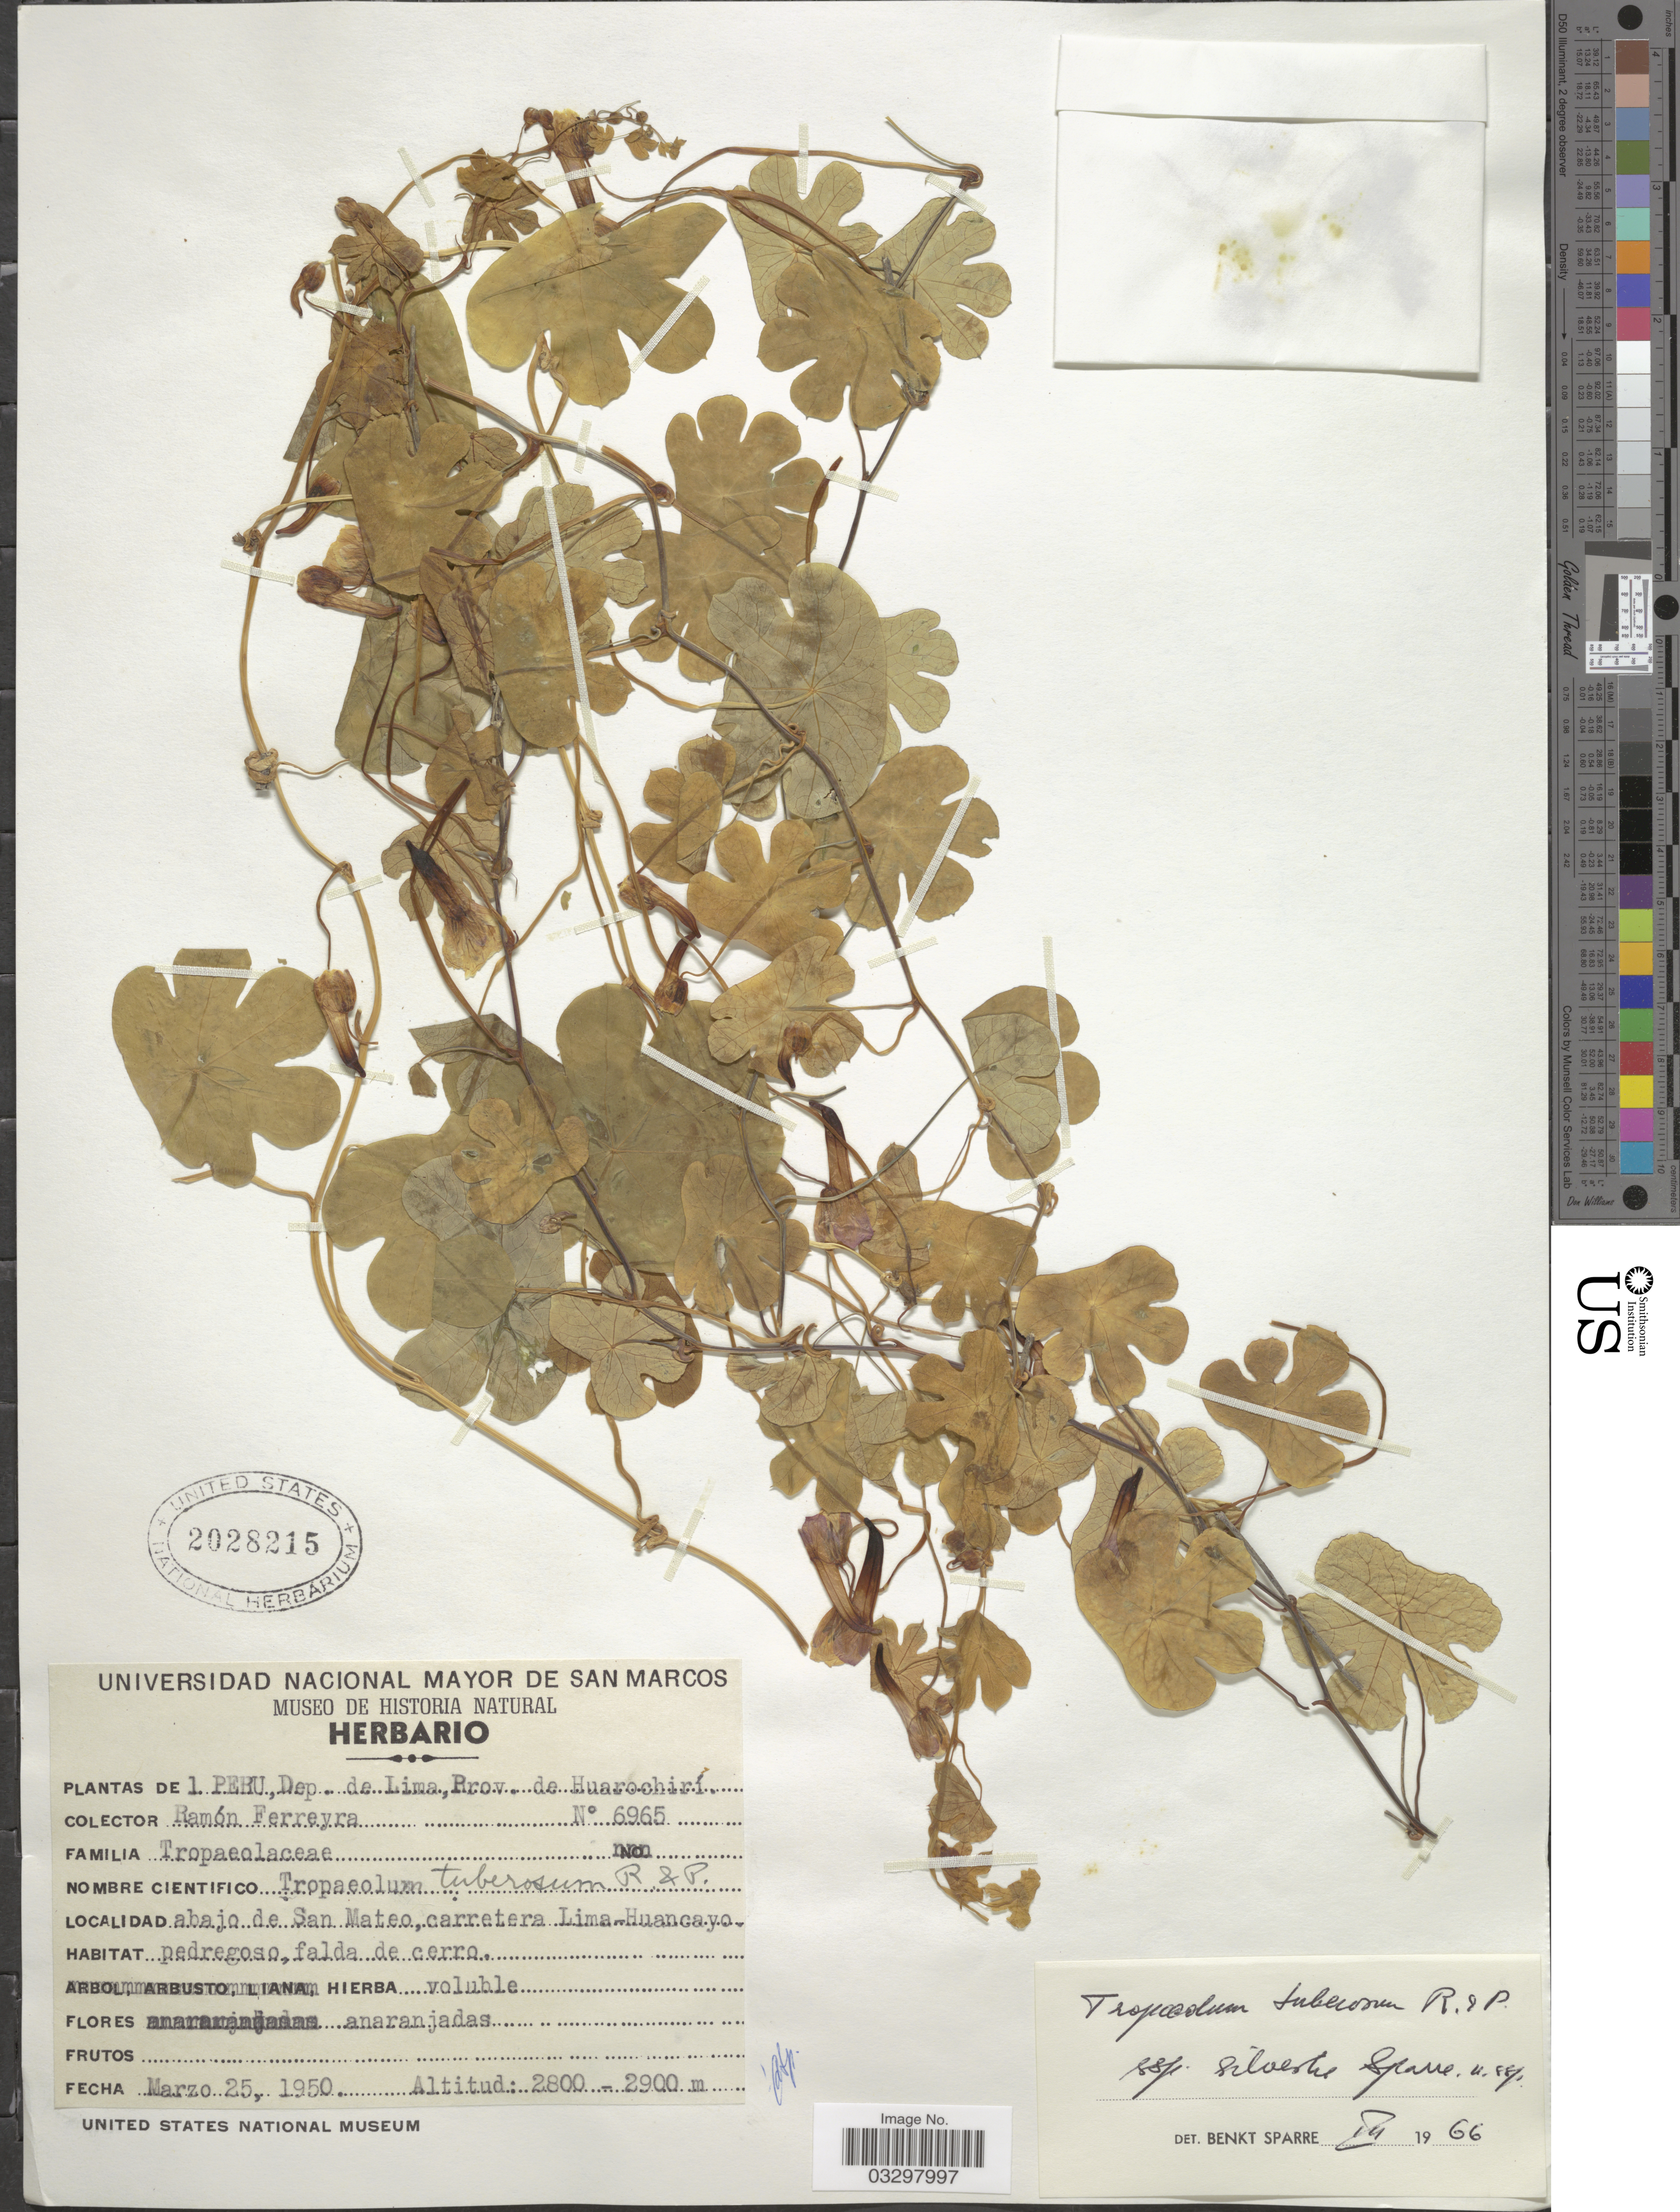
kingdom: Plantae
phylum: Tracheophyta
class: Magnoliopsida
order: Brassicales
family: Tropaeolaceae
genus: Tropaeolum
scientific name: Tropaeolum tuberosum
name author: Ruiz & Pav.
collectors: R. A. Ferreyra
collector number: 6965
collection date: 1950-03-25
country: Peru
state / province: Lima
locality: Dep. de Lima, Prov. de Huarochirí. Abajo de San Mateo, carretera Lima-Huancayo.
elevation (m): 2800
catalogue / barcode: US 2028215